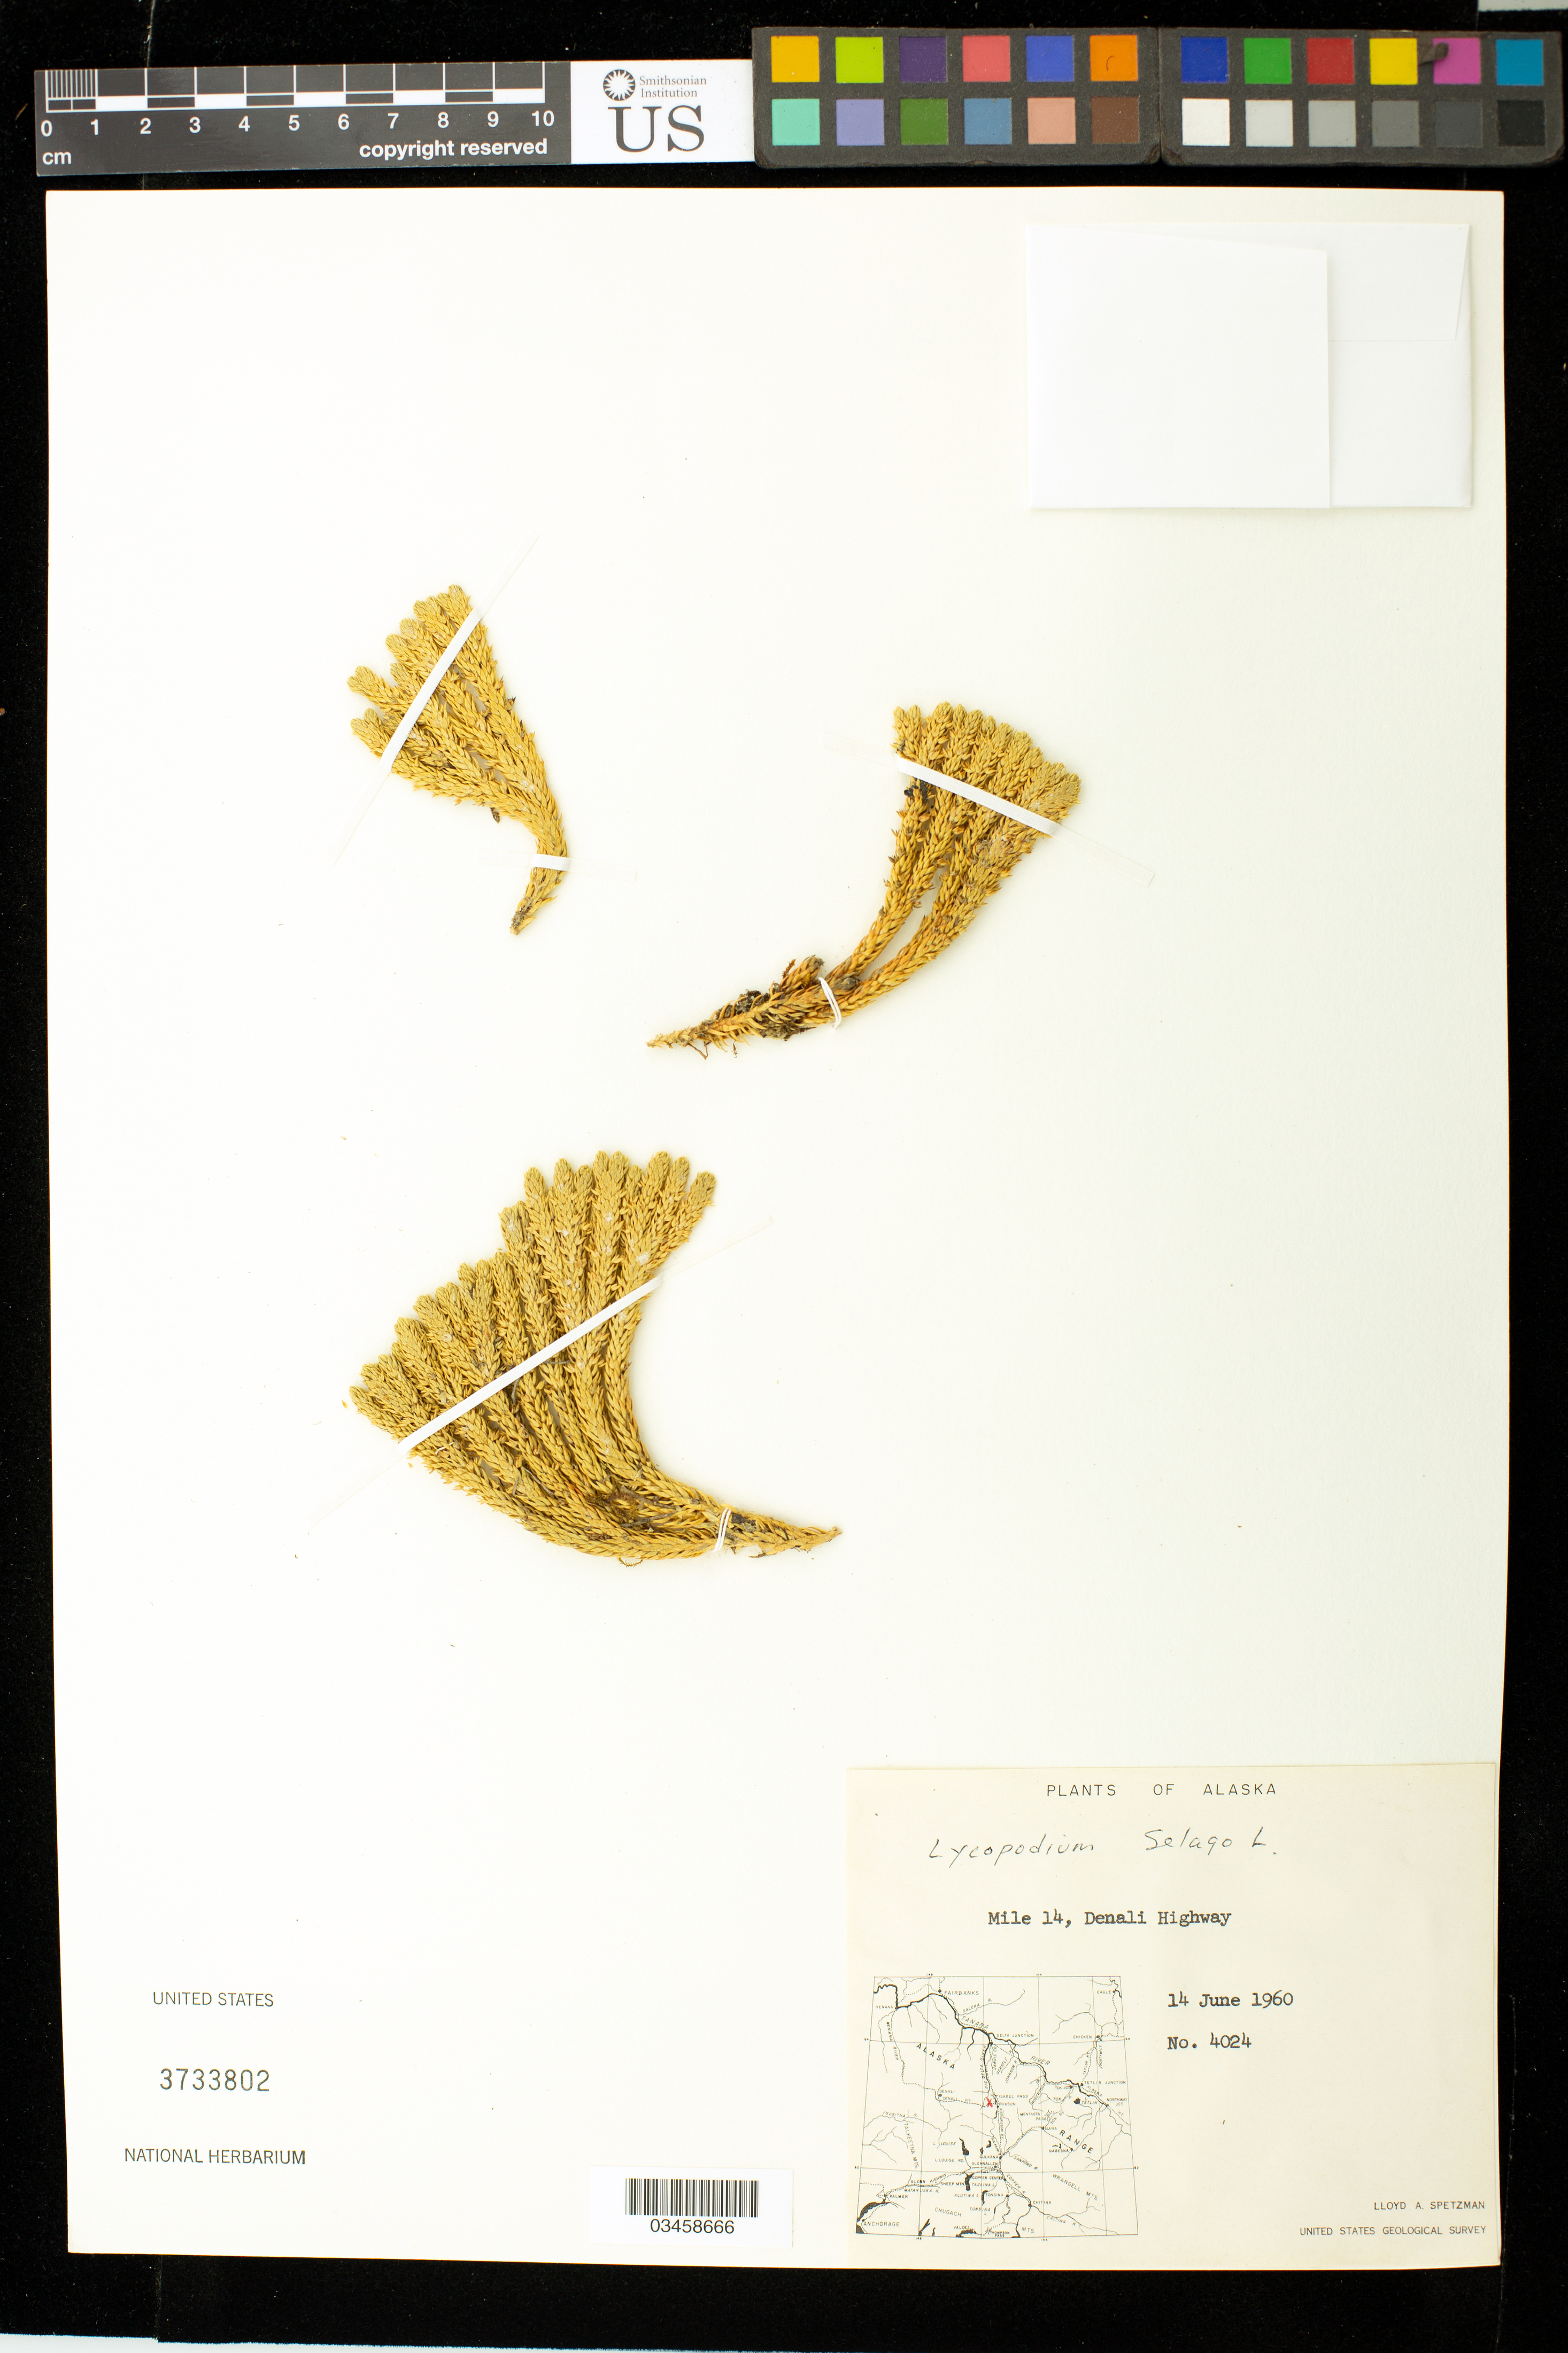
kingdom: Plantae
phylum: Tracheophyta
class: Lycopodiopsida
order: Lycopodiales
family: Lycopodiaceae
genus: Huperzia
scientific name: Huperzia selago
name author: (L.) Bernh. ex Schrank & Mart.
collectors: L. Spetzman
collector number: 4024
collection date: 1960-06-14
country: United States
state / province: Alaska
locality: Mile 14, Denali Highway.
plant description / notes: OR # 231032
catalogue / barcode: US 3733802